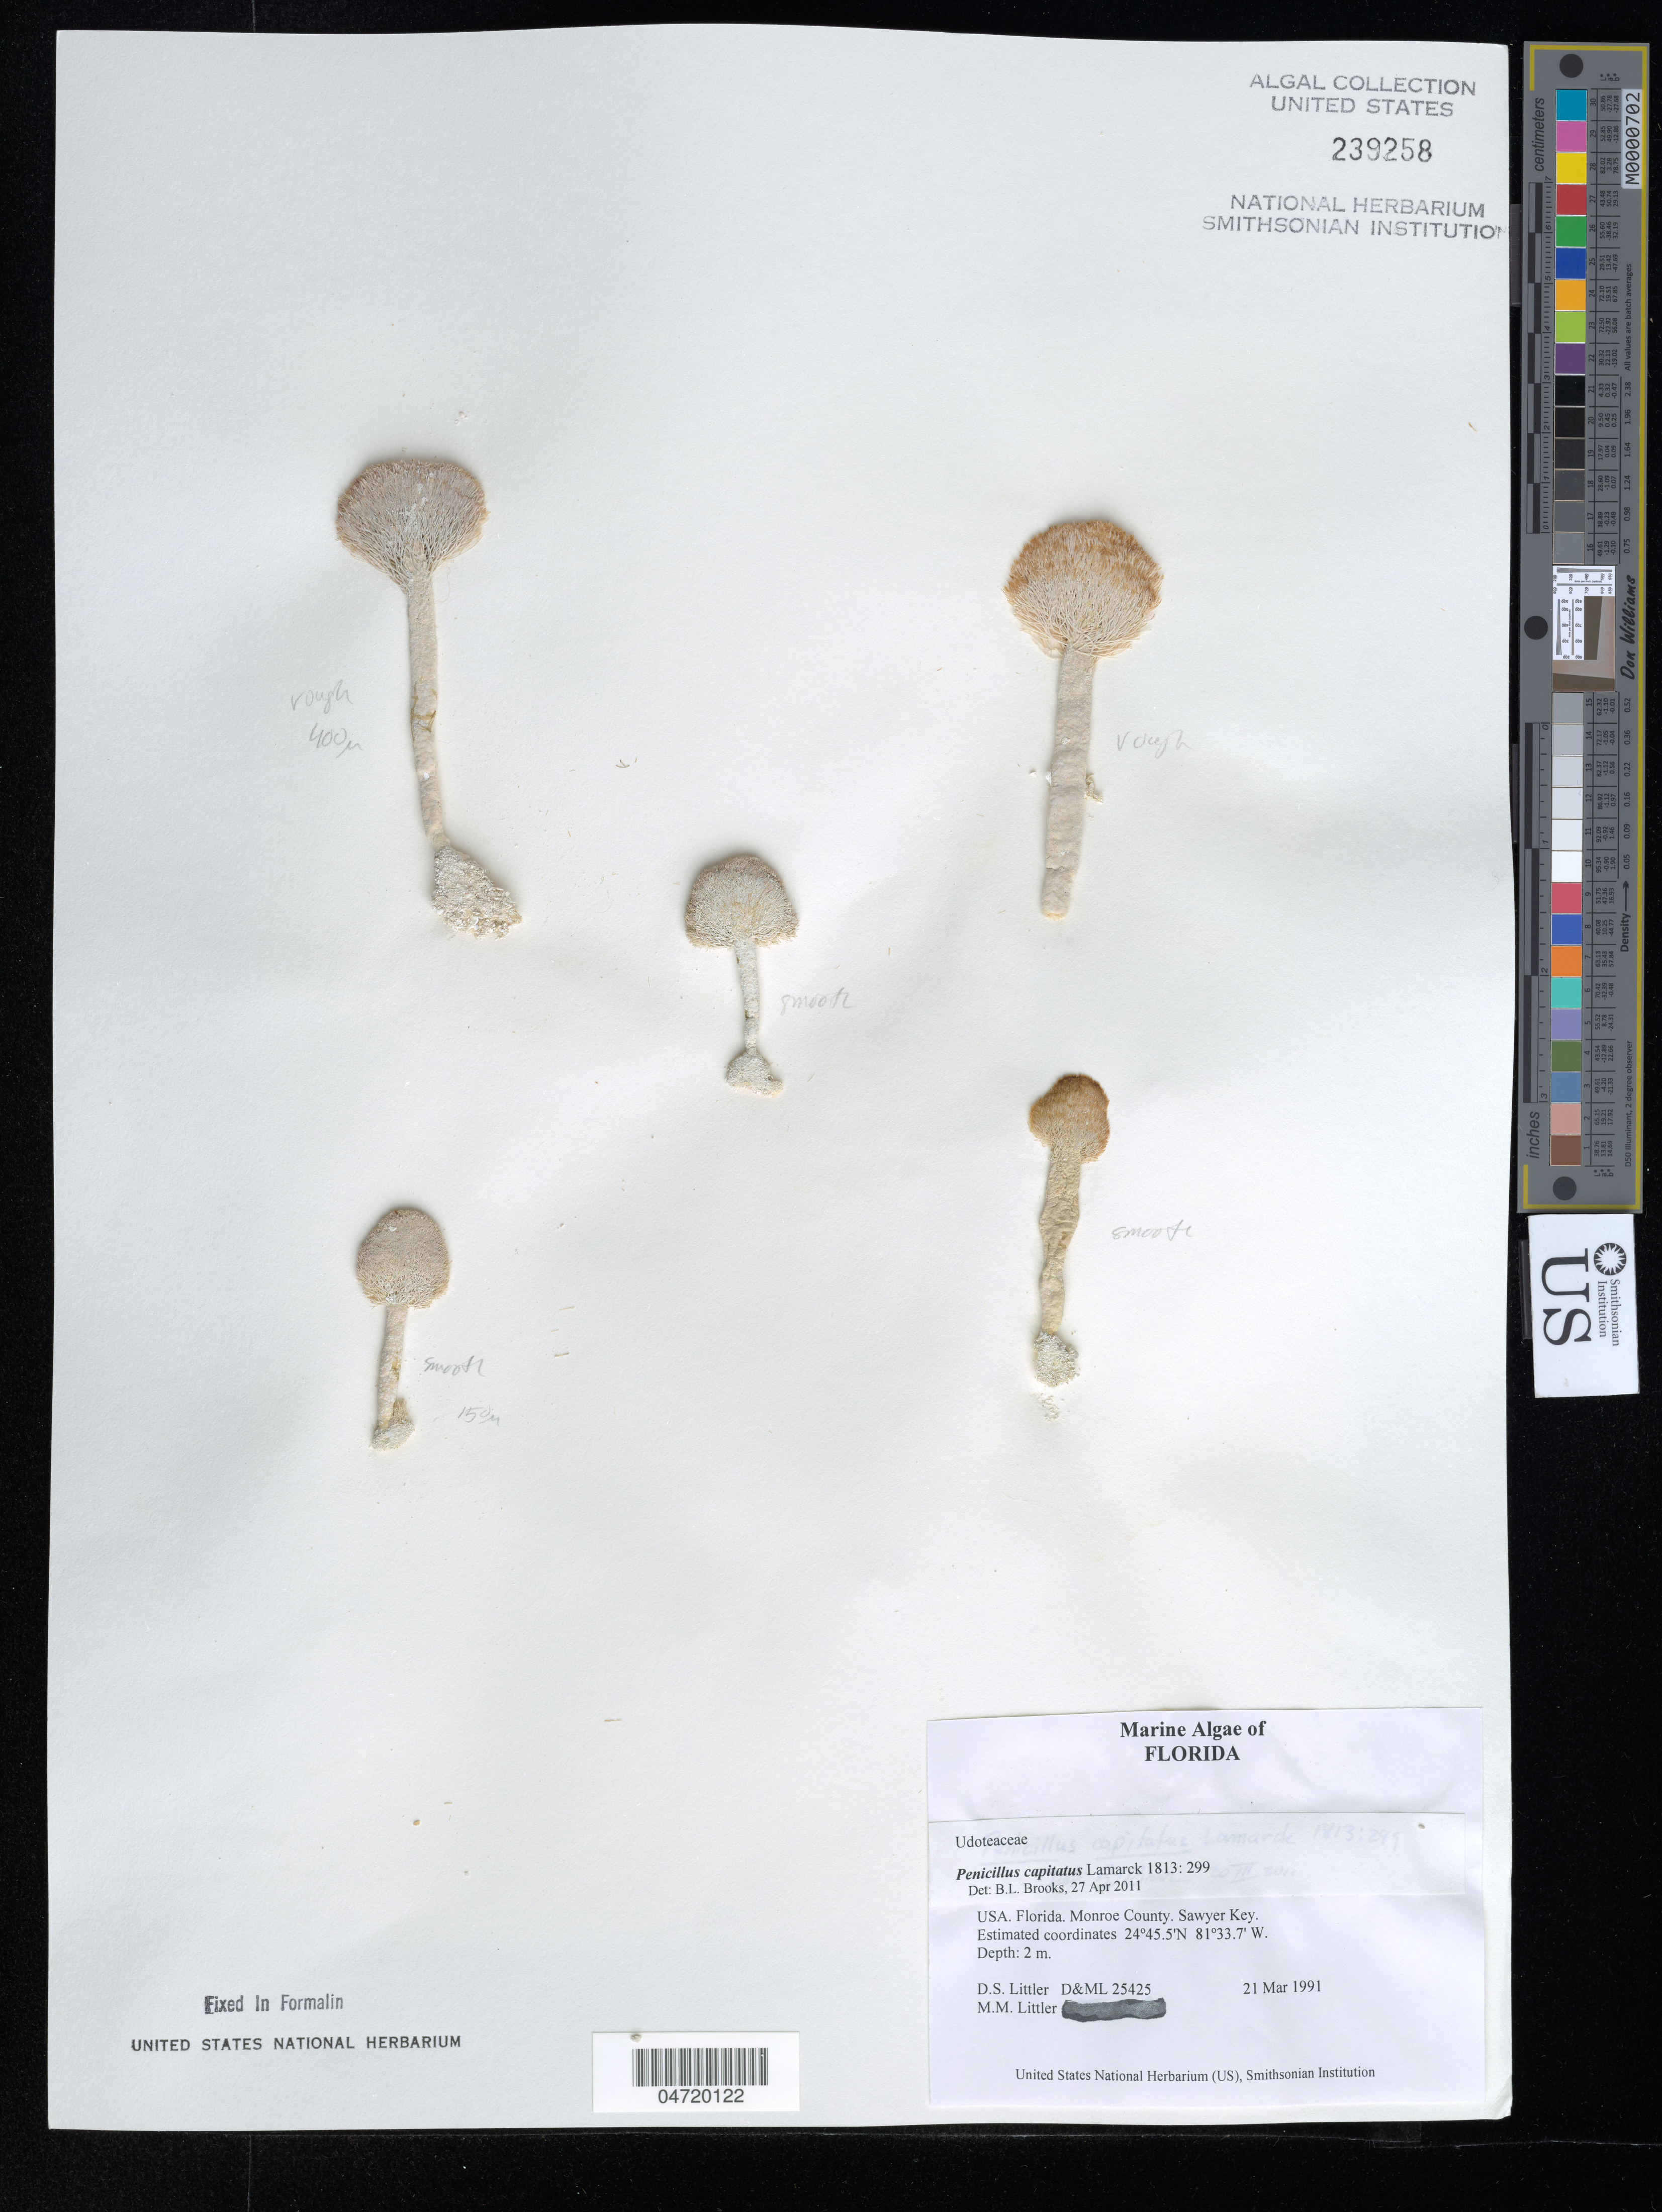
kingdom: Plantae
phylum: Chlorophyta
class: Ulvophyceae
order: Bryopsidales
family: Udoteaceae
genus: Penicillus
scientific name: Penicillus capitatus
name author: Lam.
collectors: D. S. Littler & M. M. Littler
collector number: D&ML25425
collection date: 1991-03-21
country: United States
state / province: Florida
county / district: Monroe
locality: Monroe County. Sawyer Key.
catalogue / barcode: US 239258